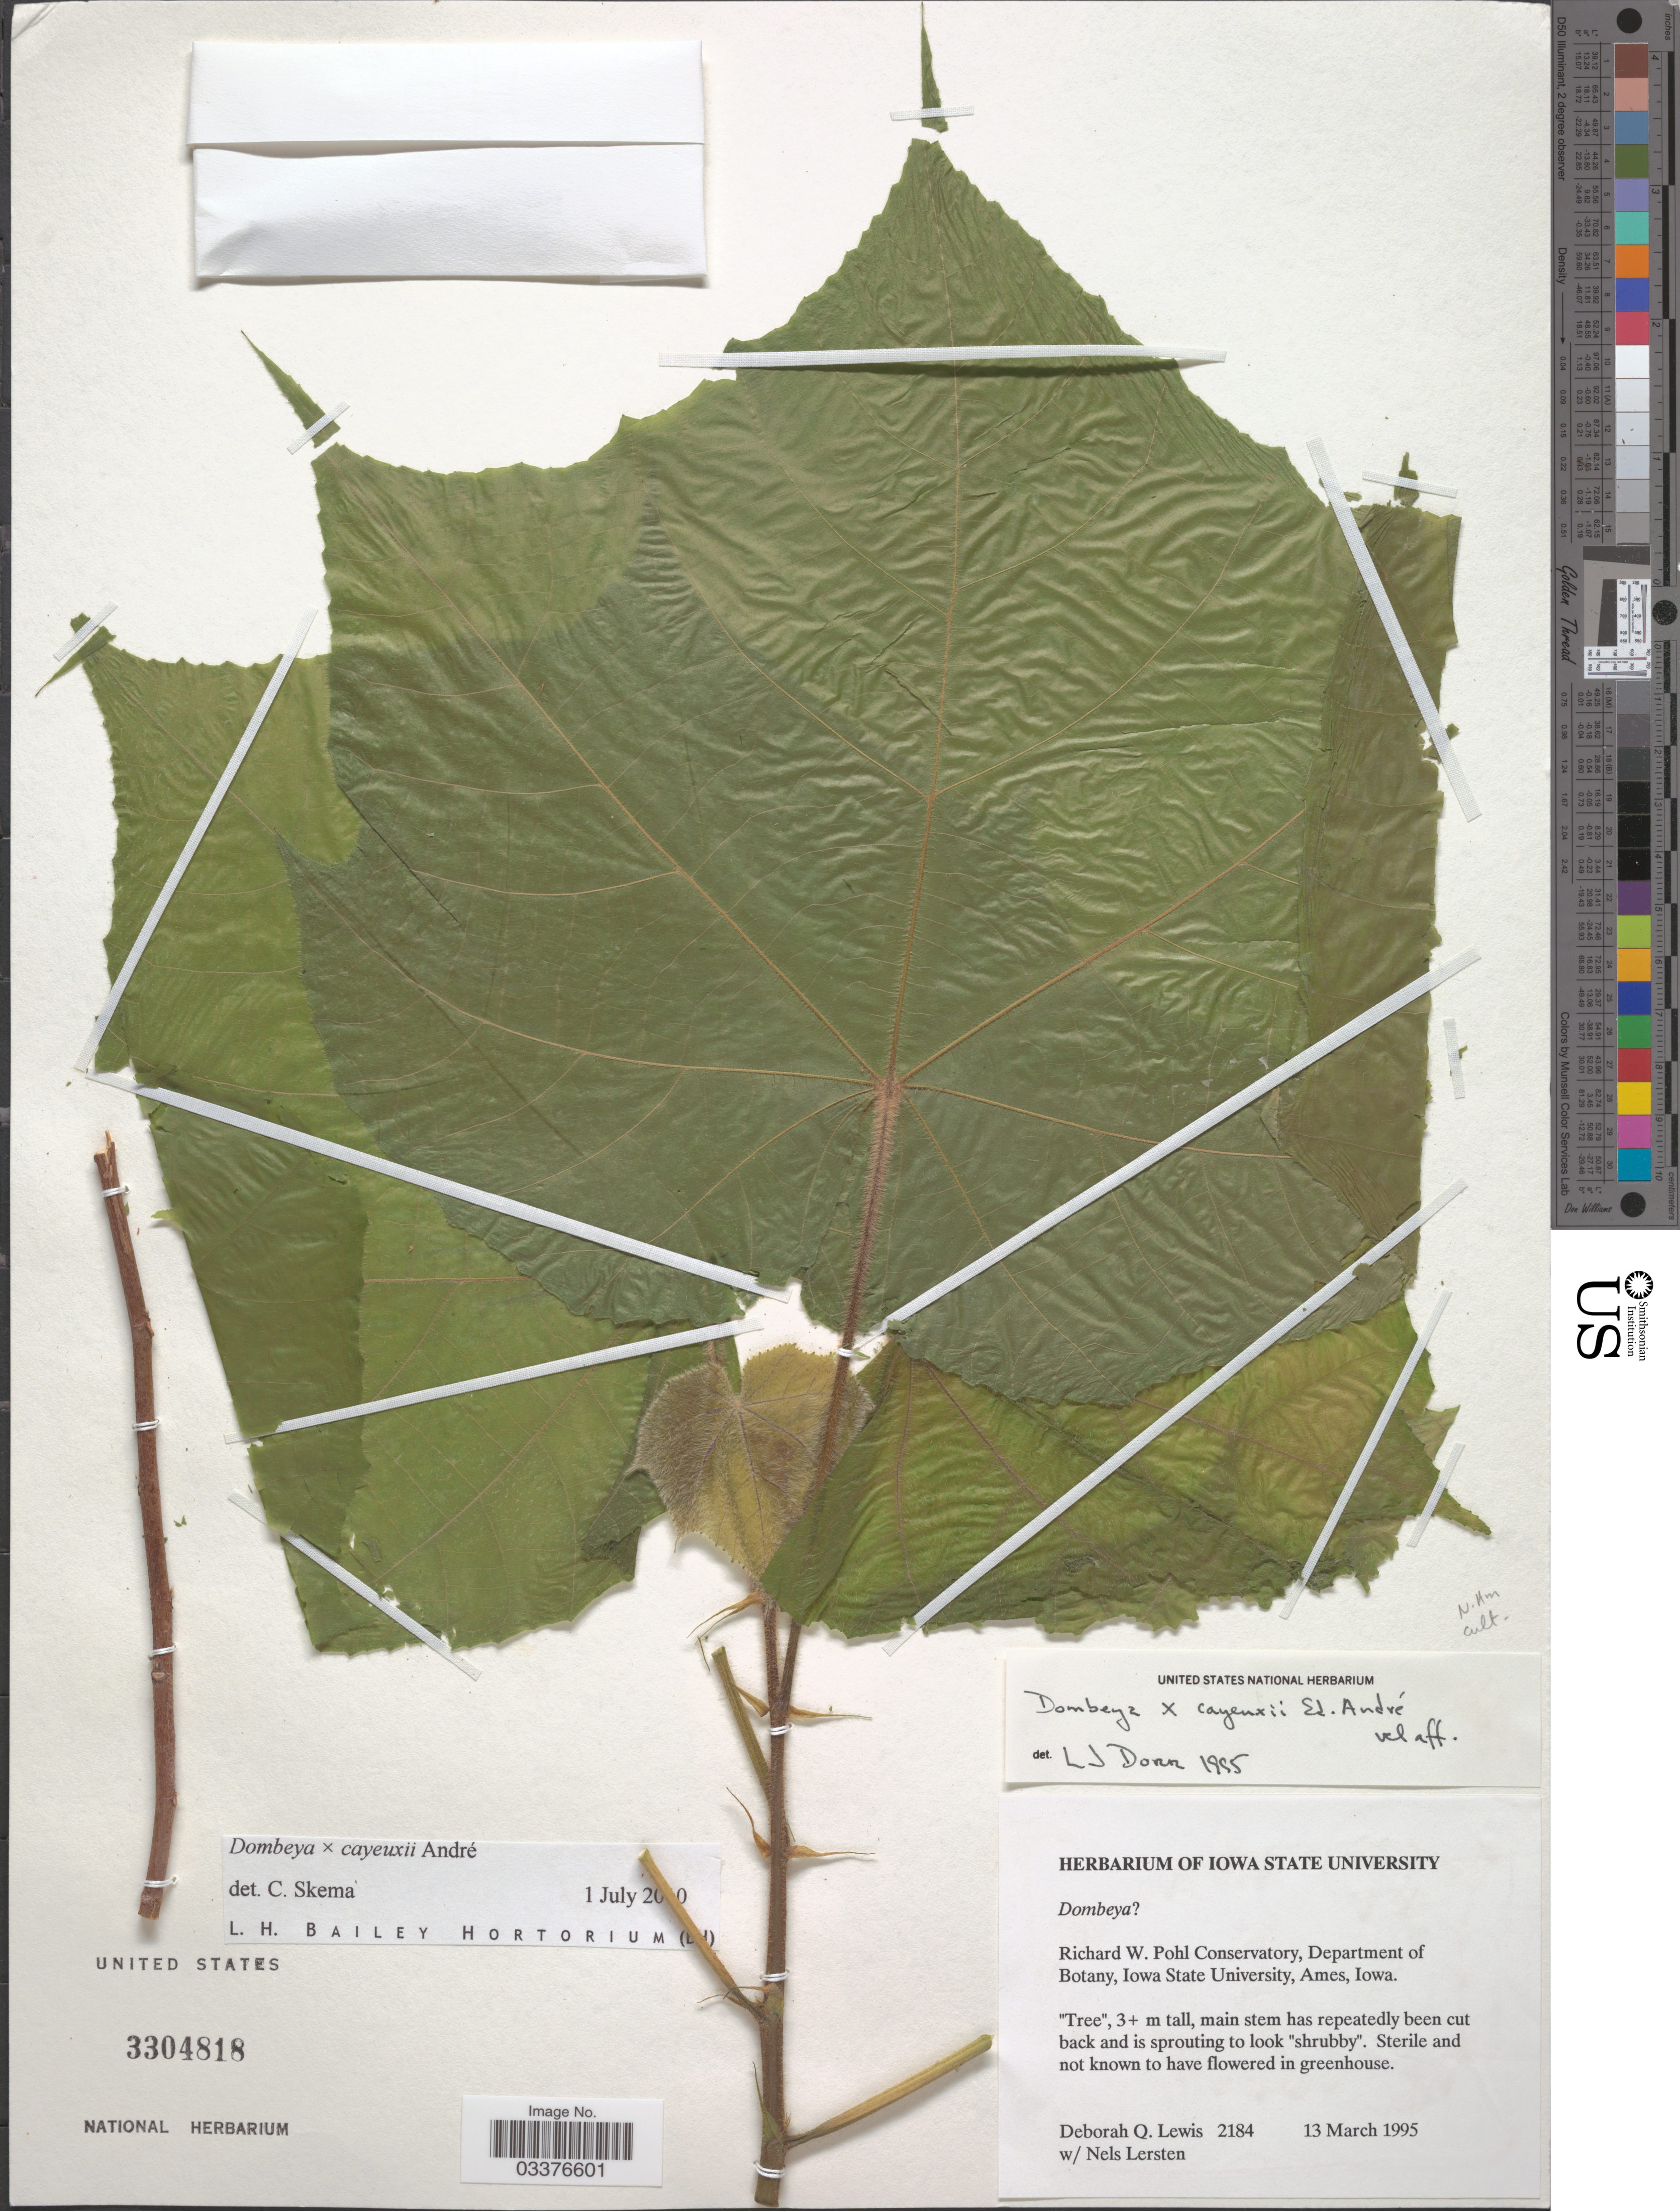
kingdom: Plantae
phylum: Tracheophyta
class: Magnoliopsida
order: Malvales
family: Malvaceae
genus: Dombeya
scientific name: Dombeya x cayeuxii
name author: André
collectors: D. Lewis & N. Lersten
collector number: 2184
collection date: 1995-03-13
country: United States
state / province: Iowa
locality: Richard W. Pohl Conservatory, Department of Botany, Iowa State University, Ames.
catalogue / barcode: US 3304818